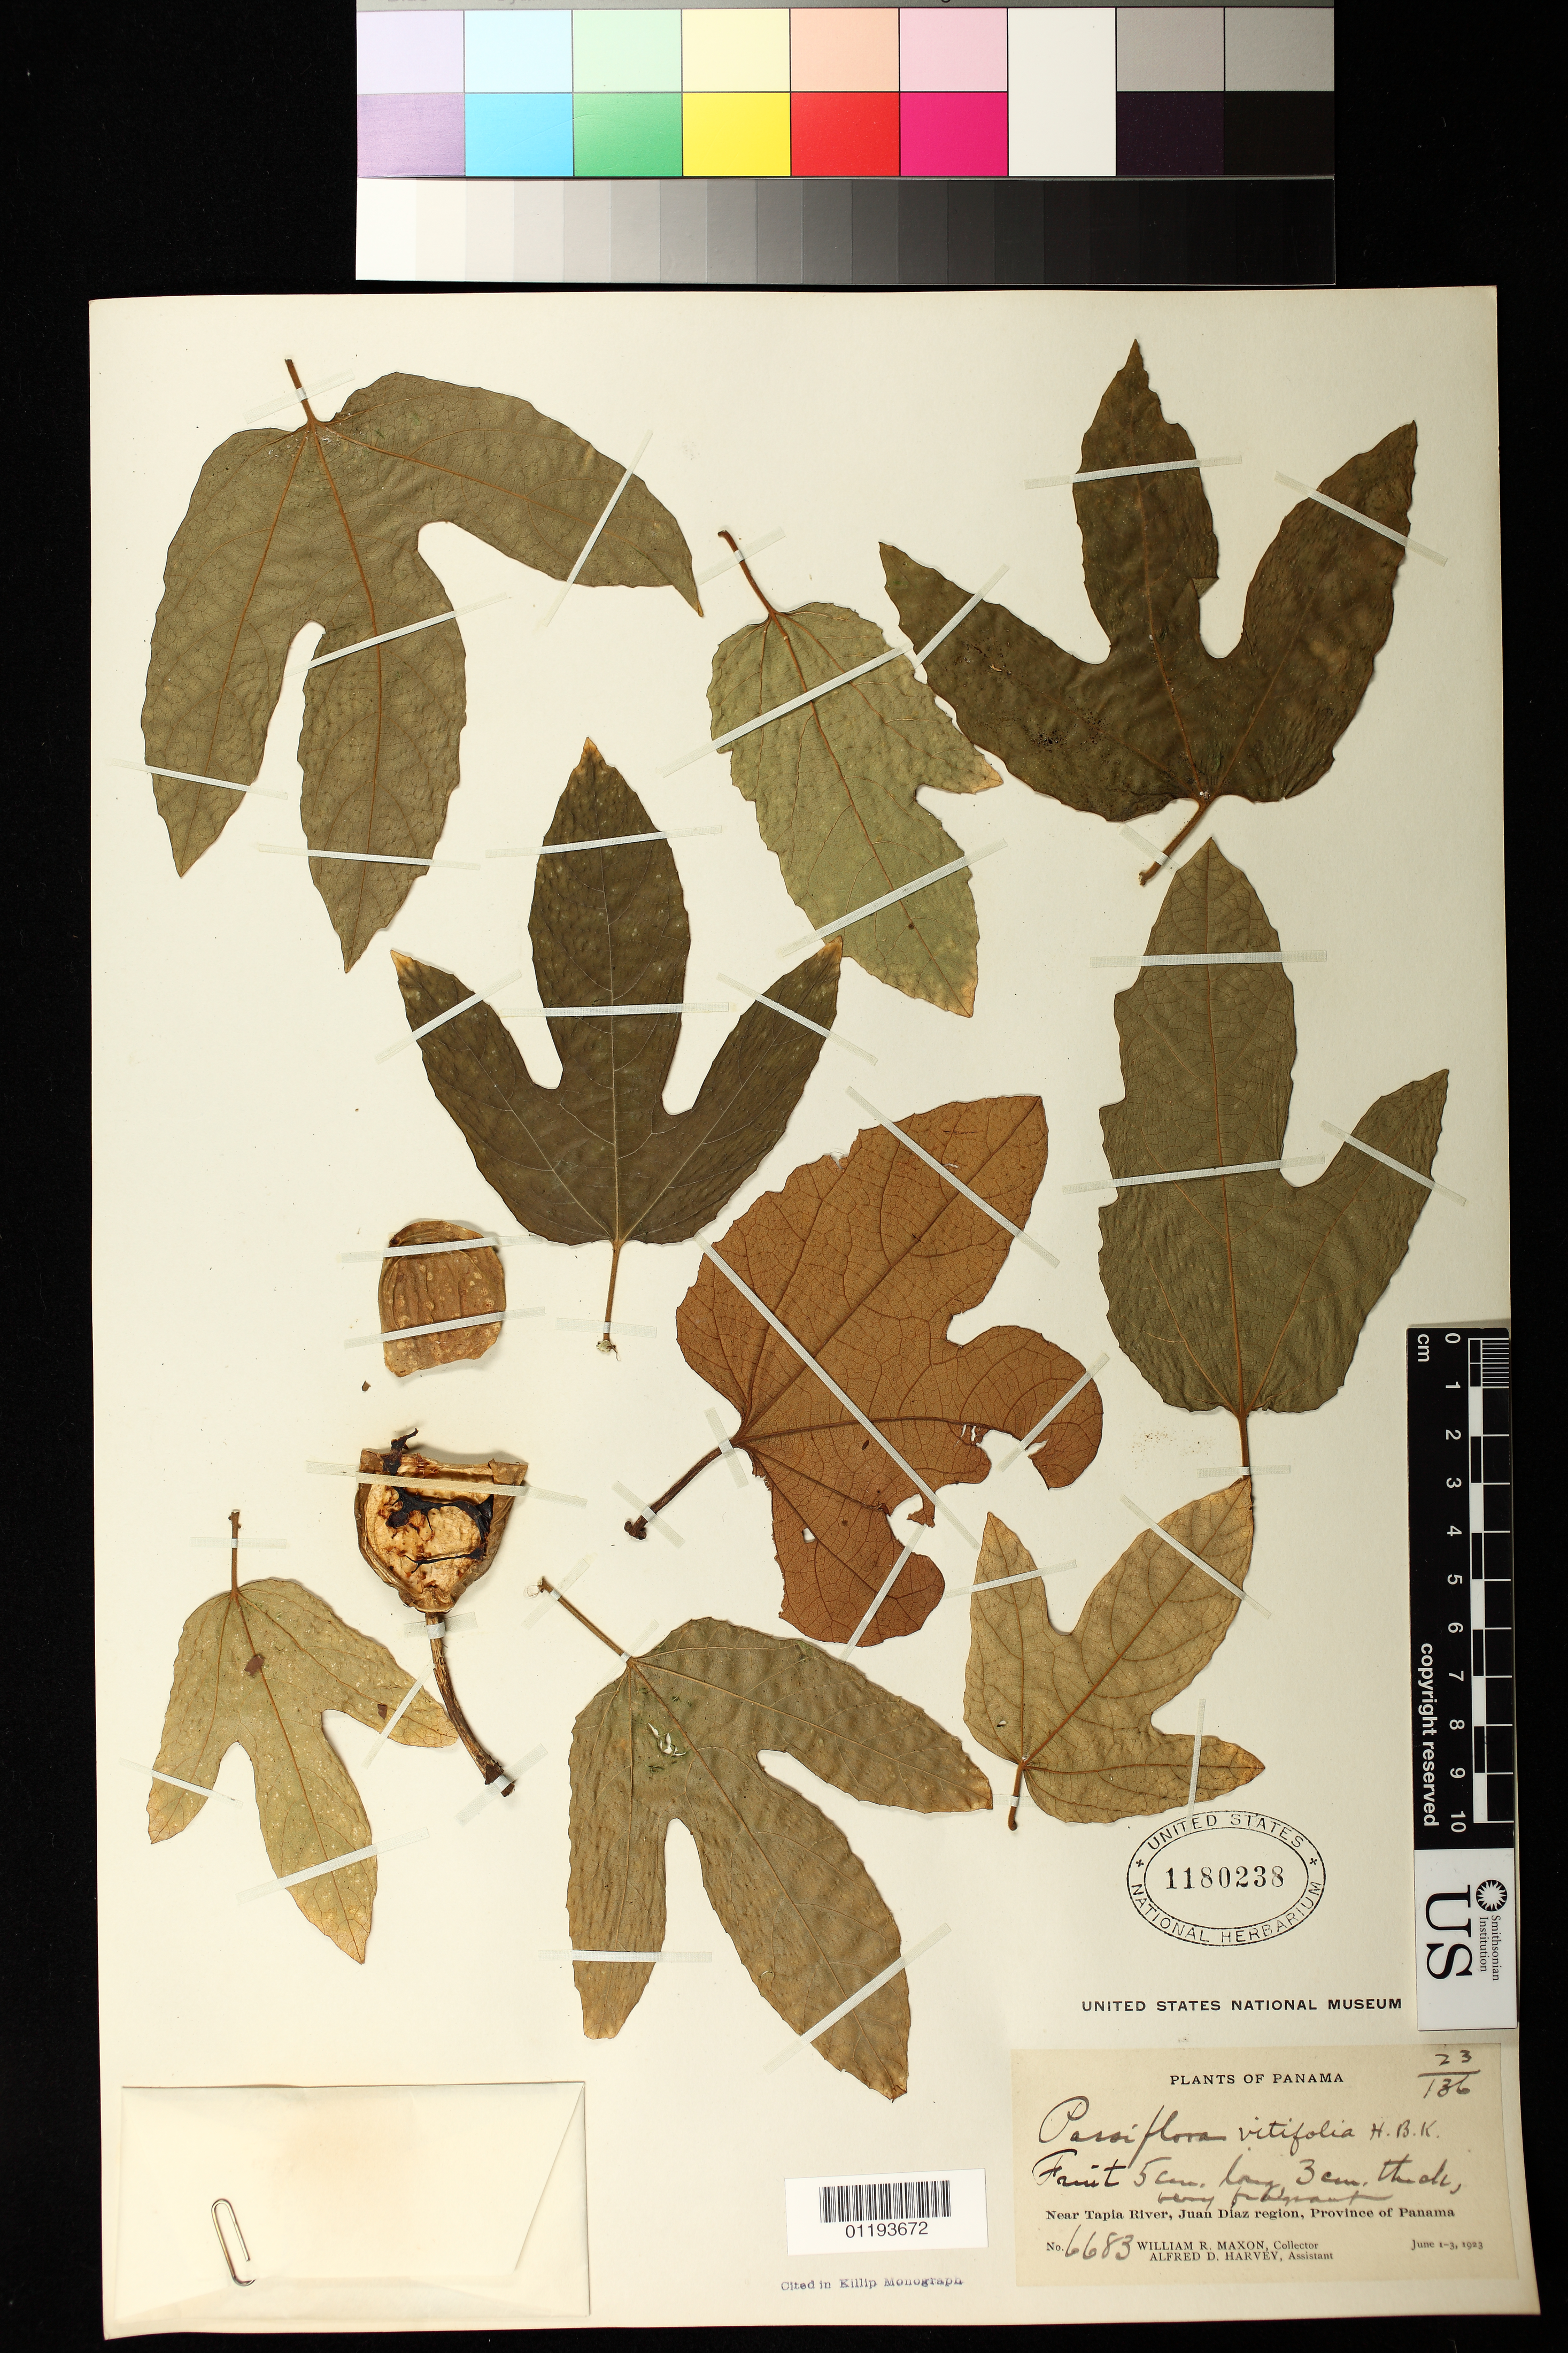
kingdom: Plantae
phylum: Tracheophyta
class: Magnoliopsida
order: Malpighiales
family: Passifloraceae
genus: Passiflora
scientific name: Passiflora vitifolia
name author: Kunth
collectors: W. R. Maxon & A. D. Harvey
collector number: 6683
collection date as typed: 1923 Jun 01 1923 Jun 03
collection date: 1923-06-01/1923-06-03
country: Panama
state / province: Panamá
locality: Near Tapla River, Juan Diaz Region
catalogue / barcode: US 1180238